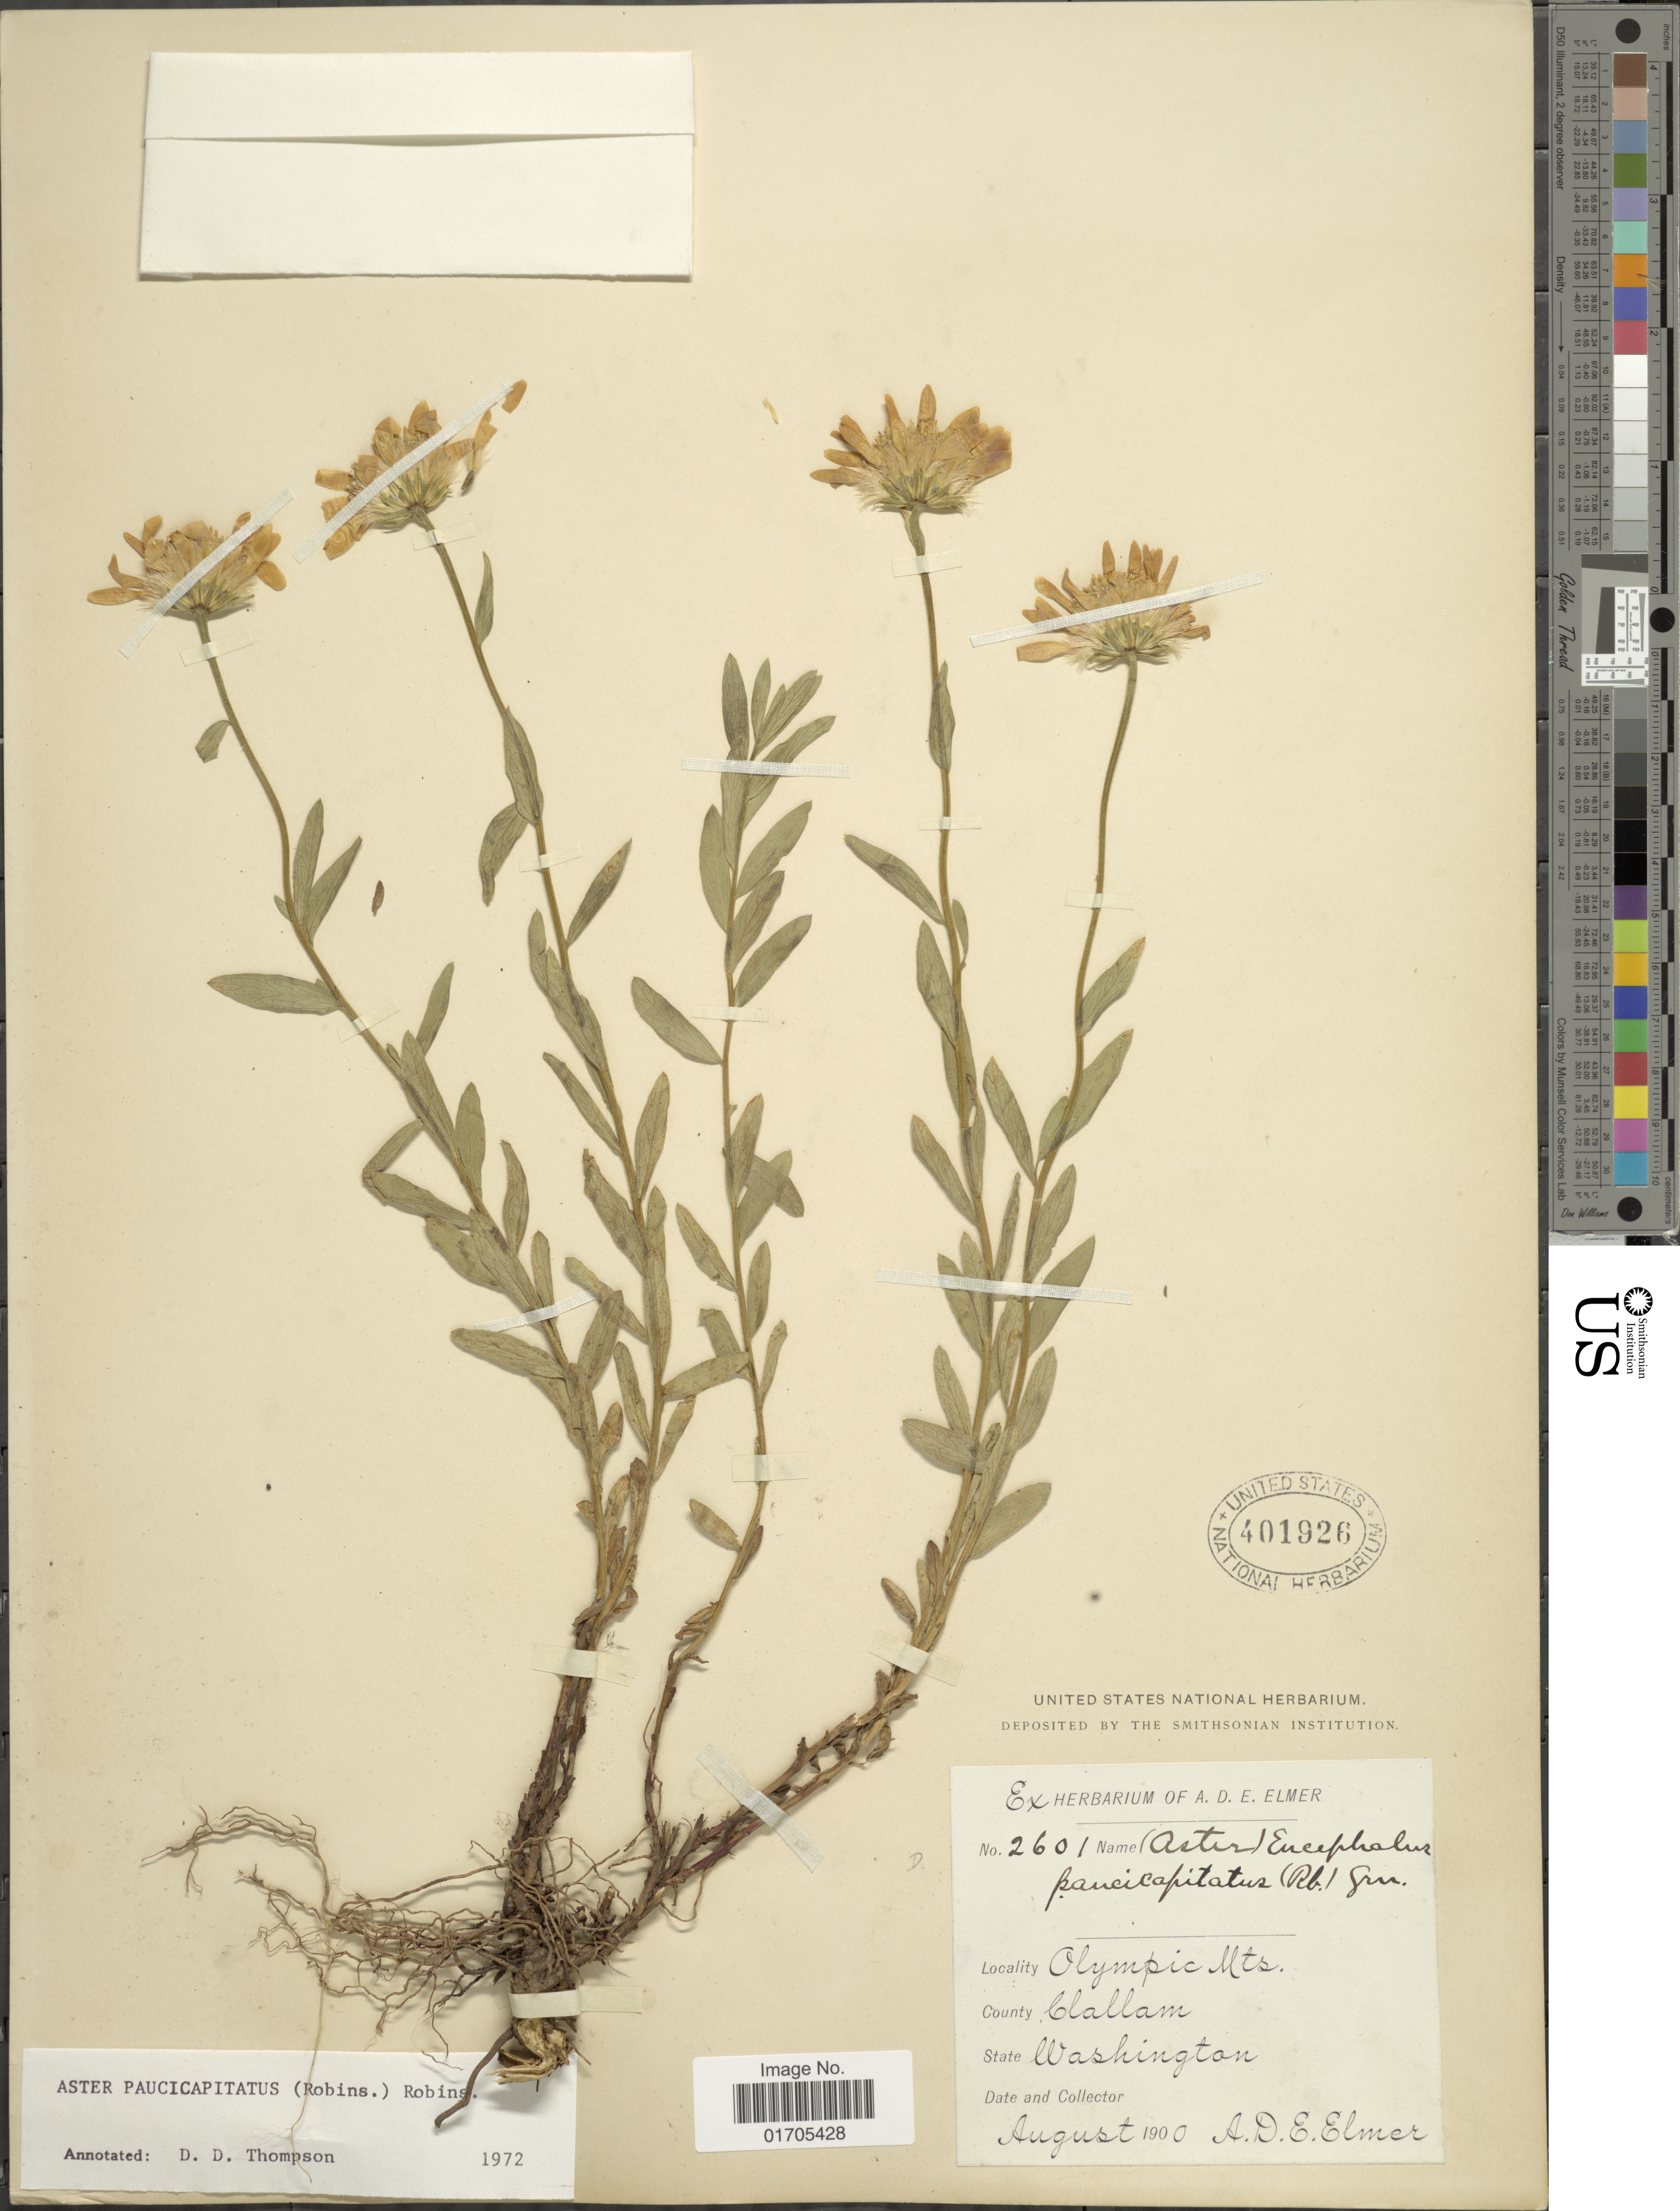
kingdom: Plantae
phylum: Tracheophyta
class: Magnoliopsida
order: Asterales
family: Asteraceae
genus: Eucephalus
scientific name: Eucephalus paucicapitatus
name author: (B.L. Rob.) Greene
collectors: A. D. E. Elmer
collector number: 2601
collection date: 1900-08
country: United States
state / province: Washington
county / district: Clallam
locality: Olympic Mts. County Clallam. State Washington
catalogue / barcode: US 401926